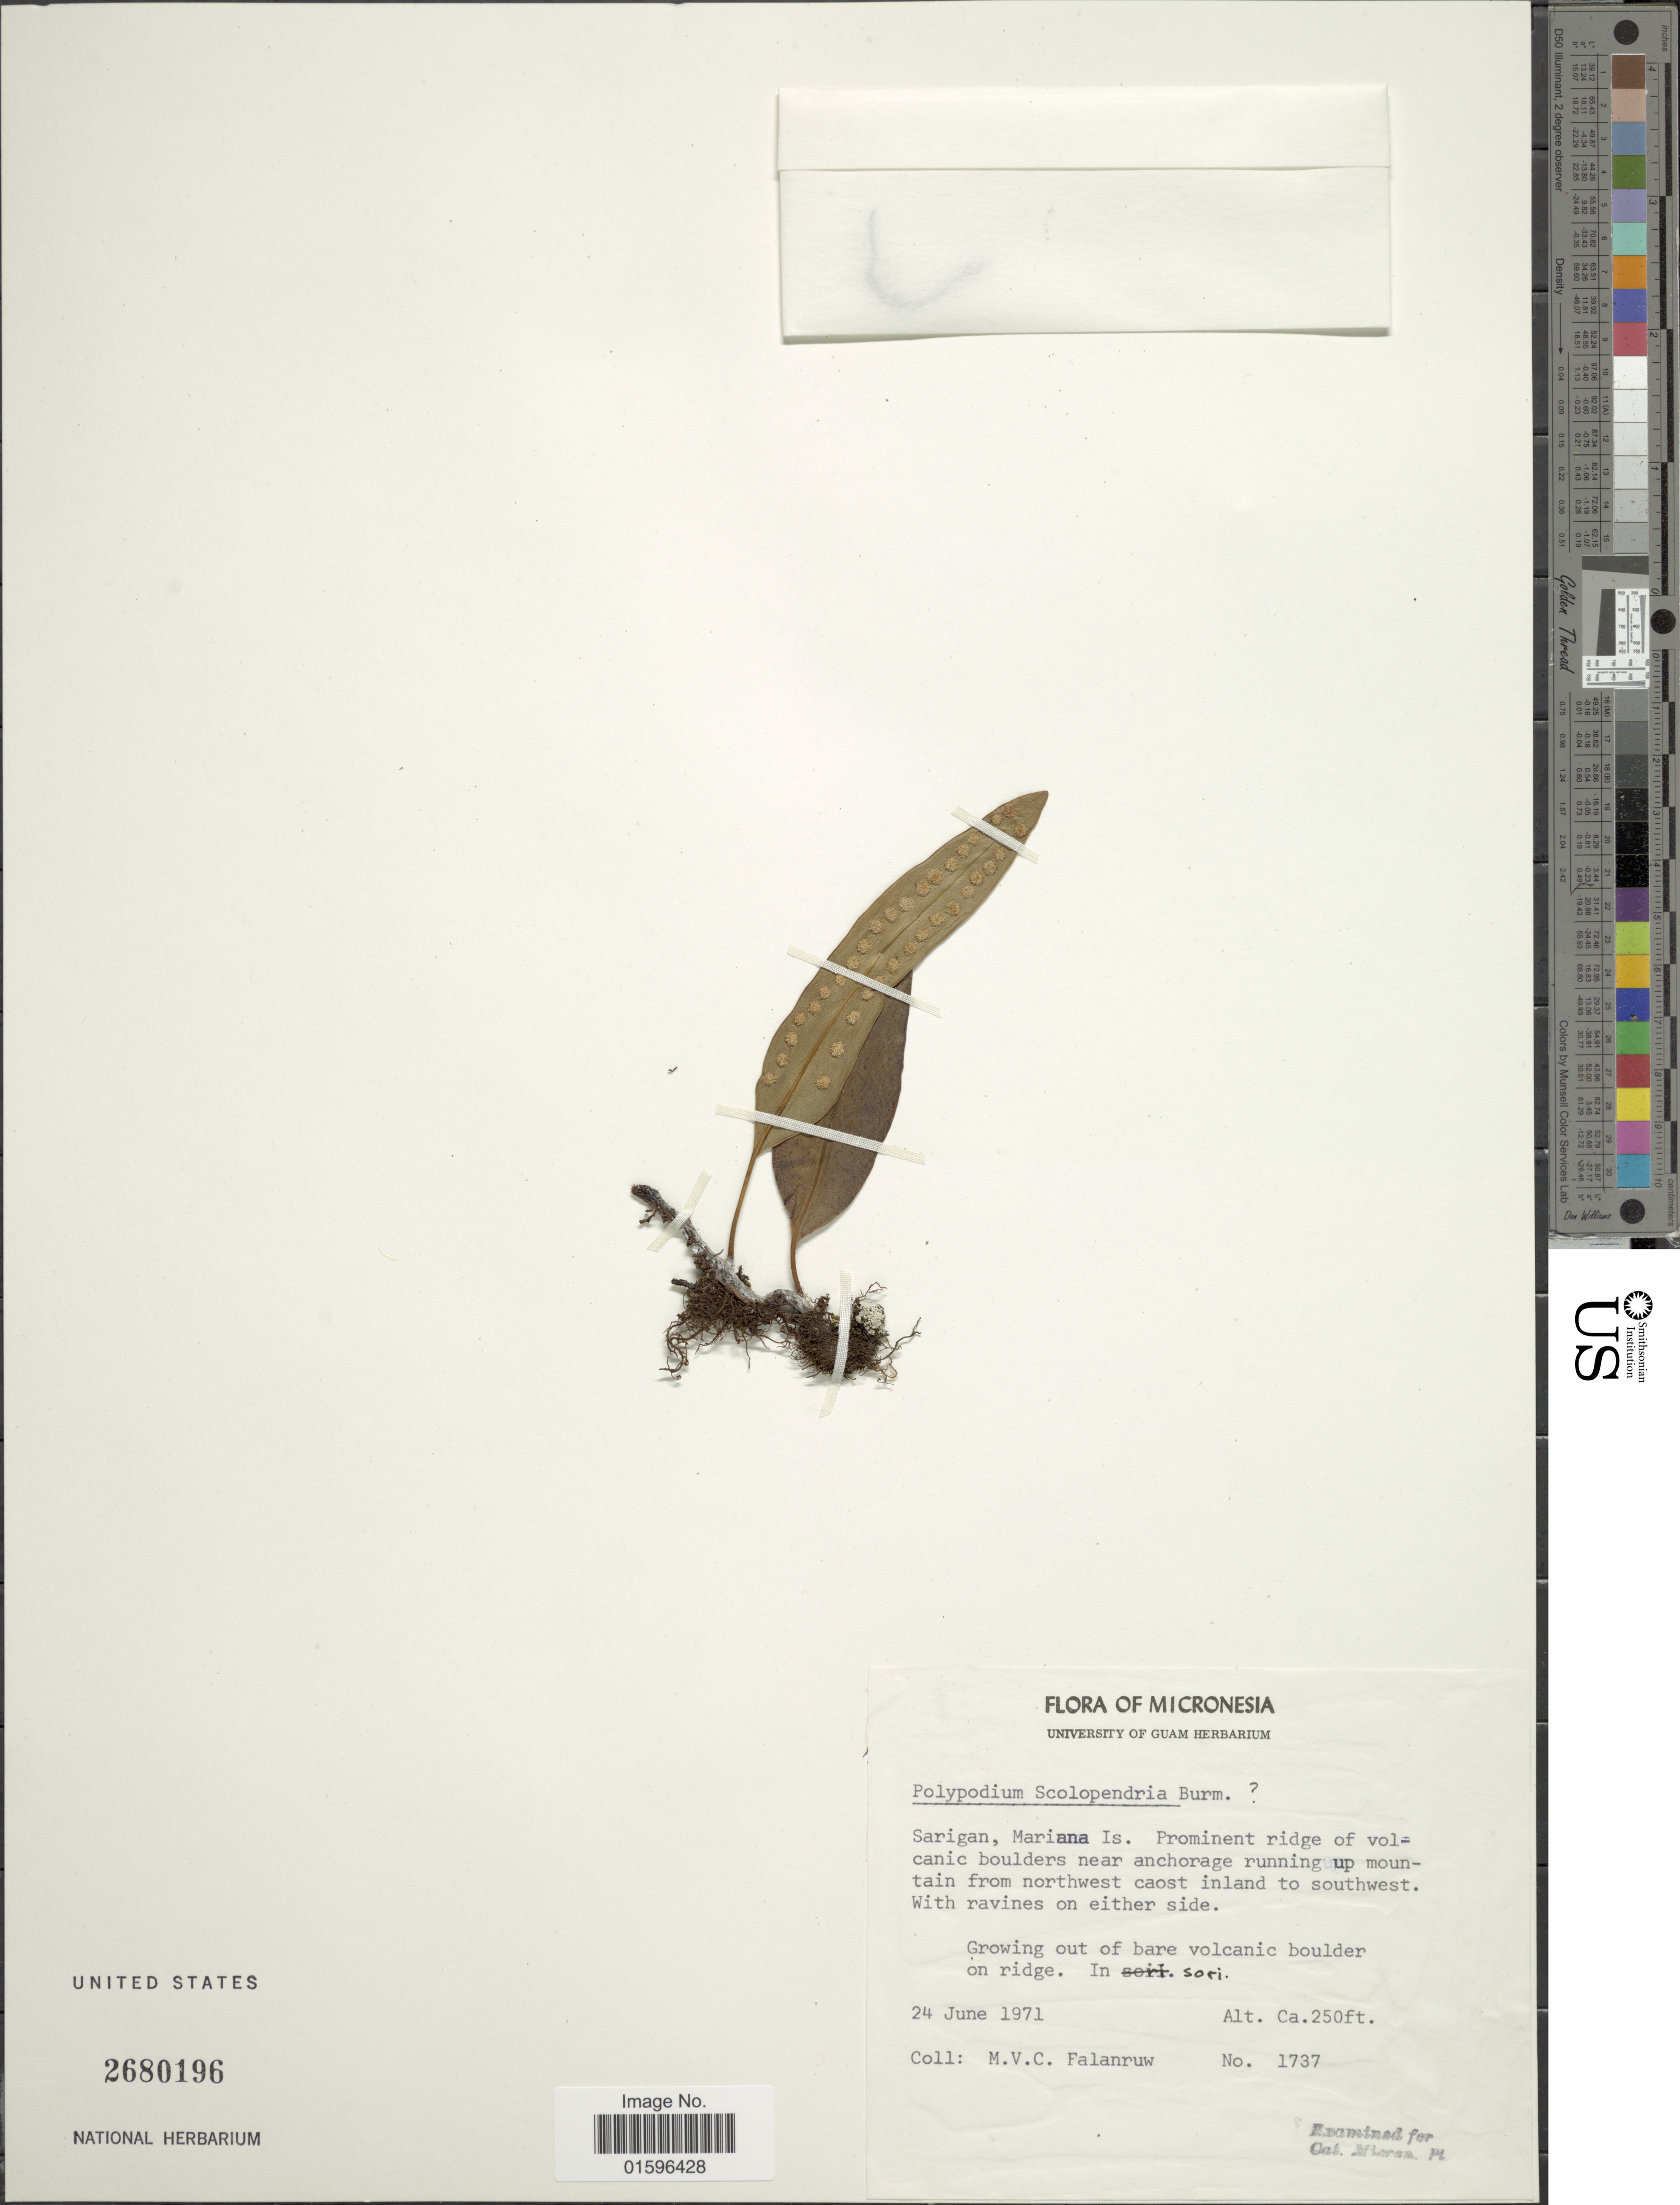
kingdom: Plantae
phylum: Tracheophyta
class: Polypodiopsida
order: Polypodiales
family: Polypodiaceae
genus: Polypodium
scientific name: Polypodium scolopendria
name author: Burm. f.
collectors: M. V. Falanruw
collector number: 1737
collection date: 1971-06-24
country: Northern Mariana Islands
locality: Micronesia, Sarigan, Mariana Is.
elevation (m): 76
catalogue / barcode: US 2680196